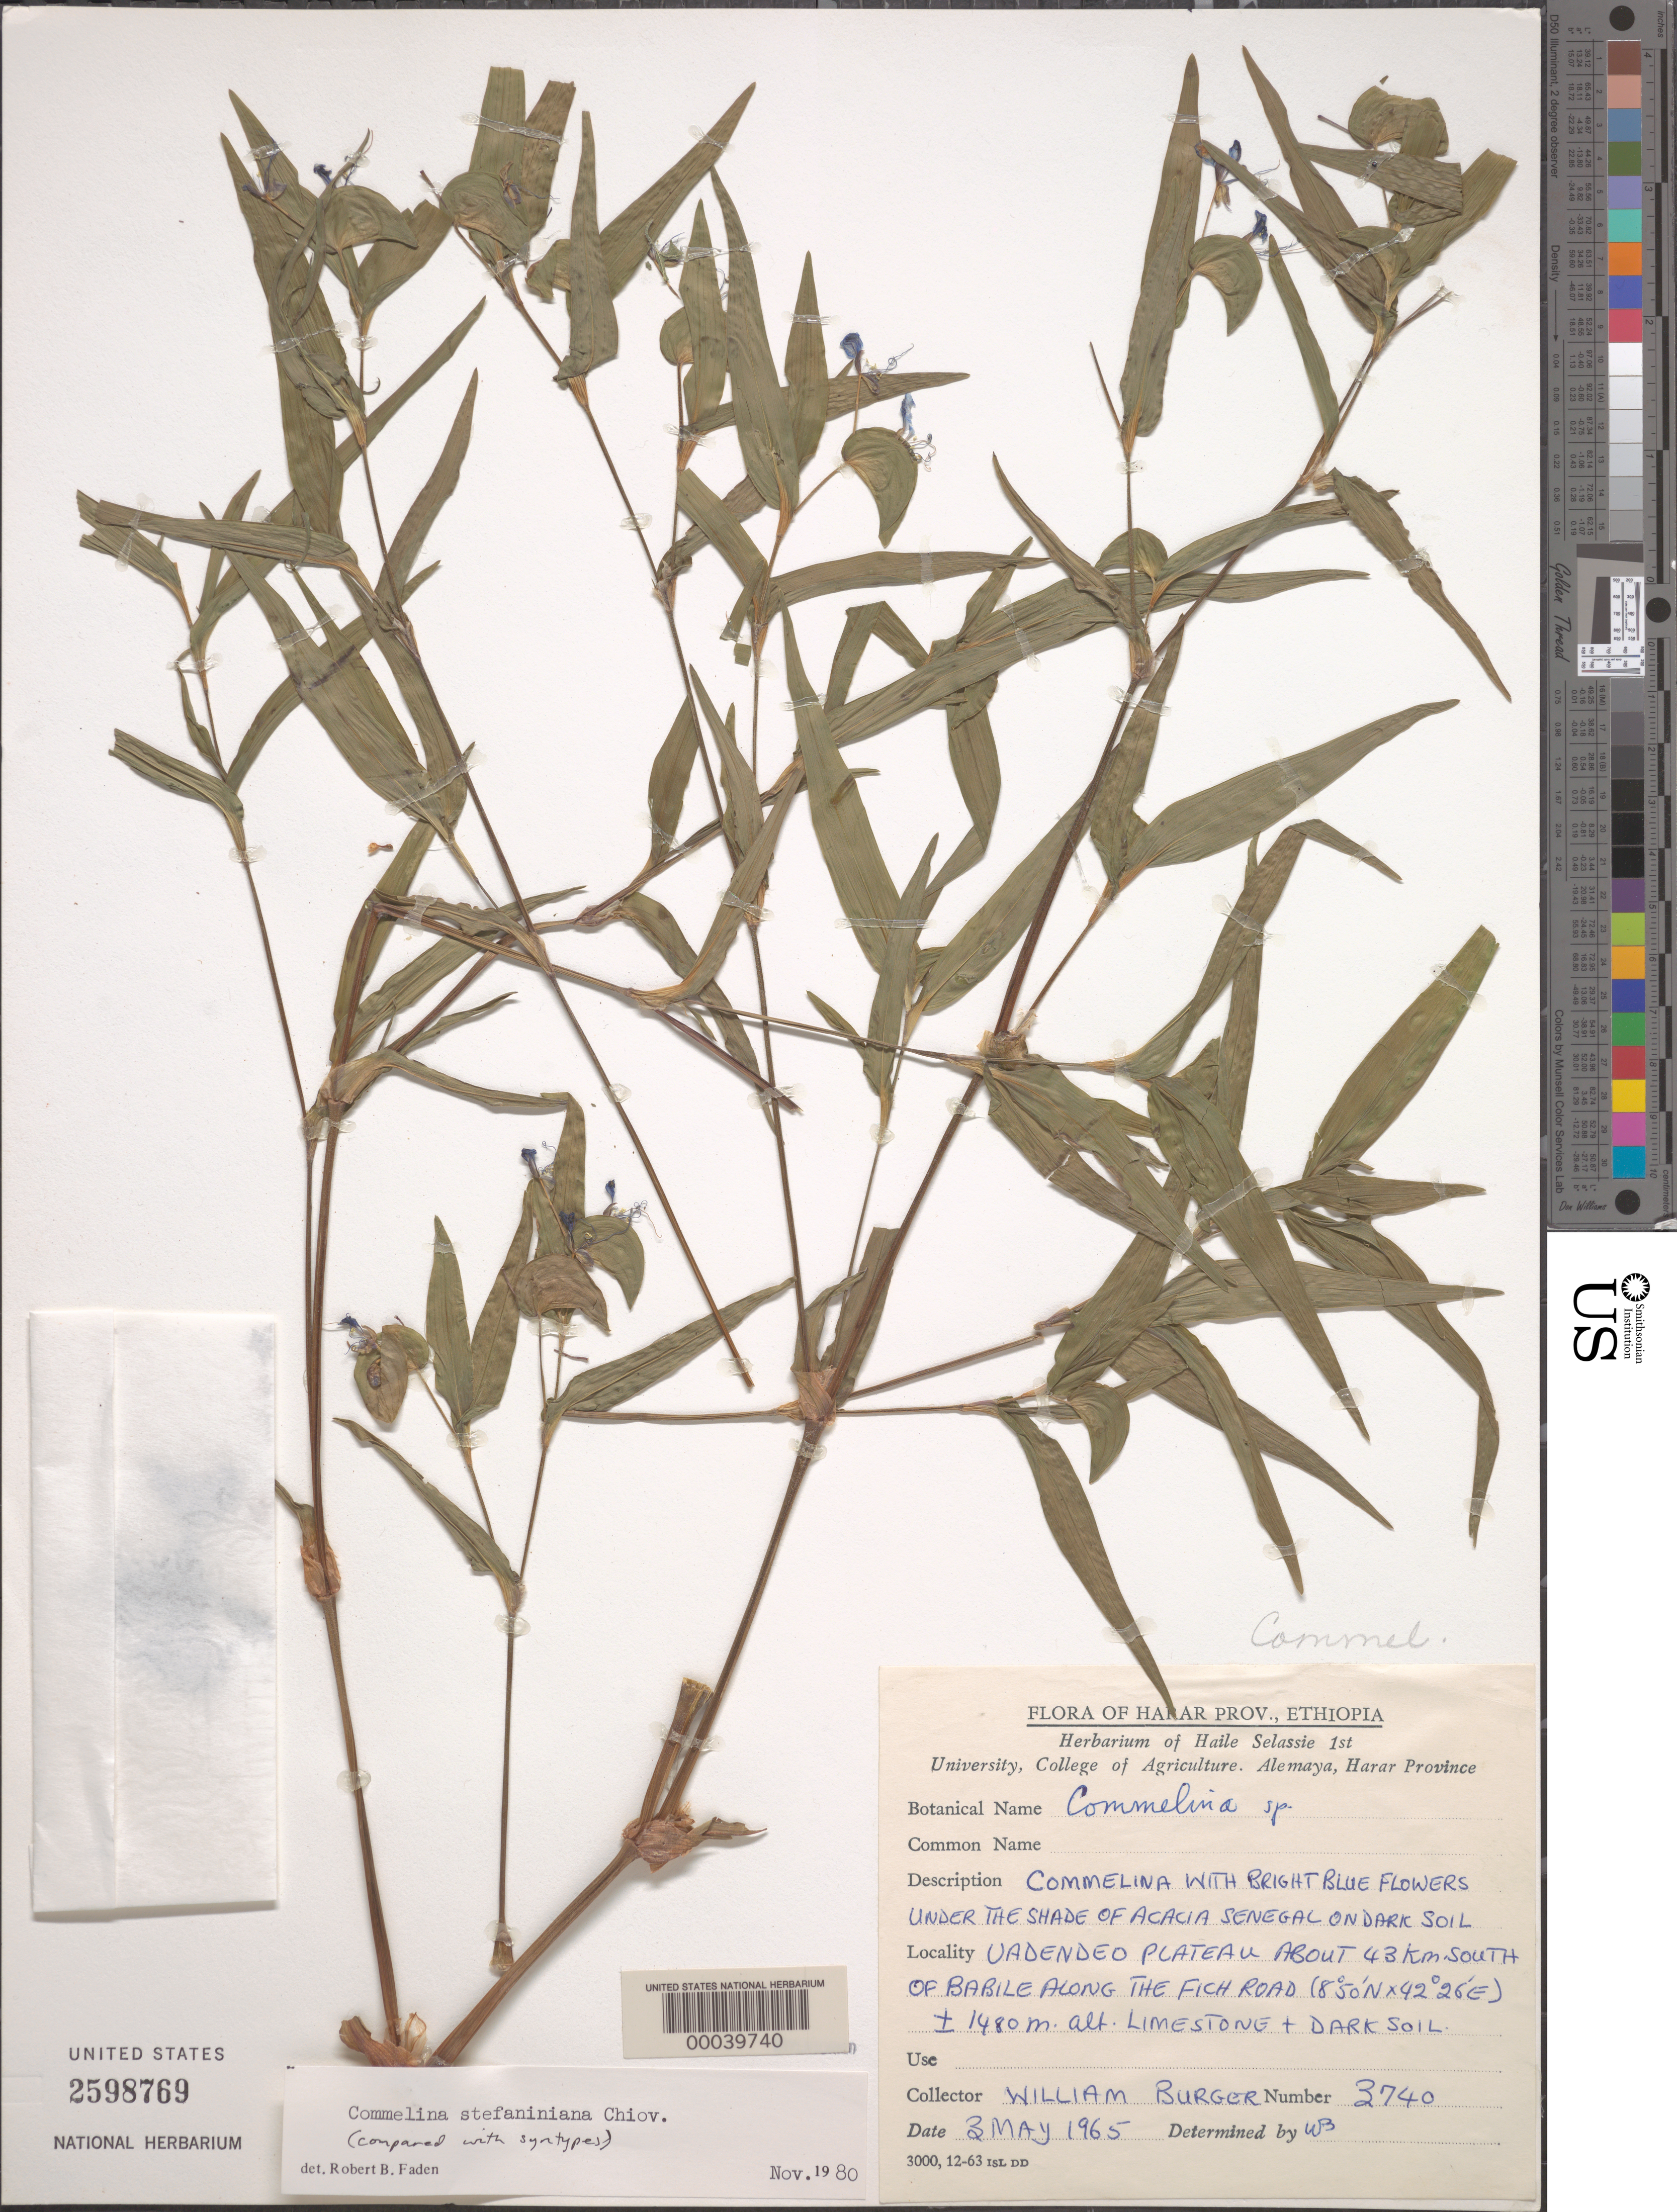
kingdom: Plantae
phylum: Tracheophyta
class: Liliopsida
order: Commelinales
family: Commelinaceae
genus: Commelina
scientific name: Commelina stefaniniana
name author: Chiov.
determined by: Faden, Robert B., (US), Smithsonian Institution - National Museum of Natural History (UNITED STATES)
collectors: W. Burger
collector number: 3740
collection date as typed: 03 May 1965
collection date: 1965-05-03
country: Ethiopia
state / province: Harari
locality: S of babile, vadendeo plateau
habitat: Limestone and dark soil, shade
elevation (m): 1480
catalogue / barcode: US 2598769